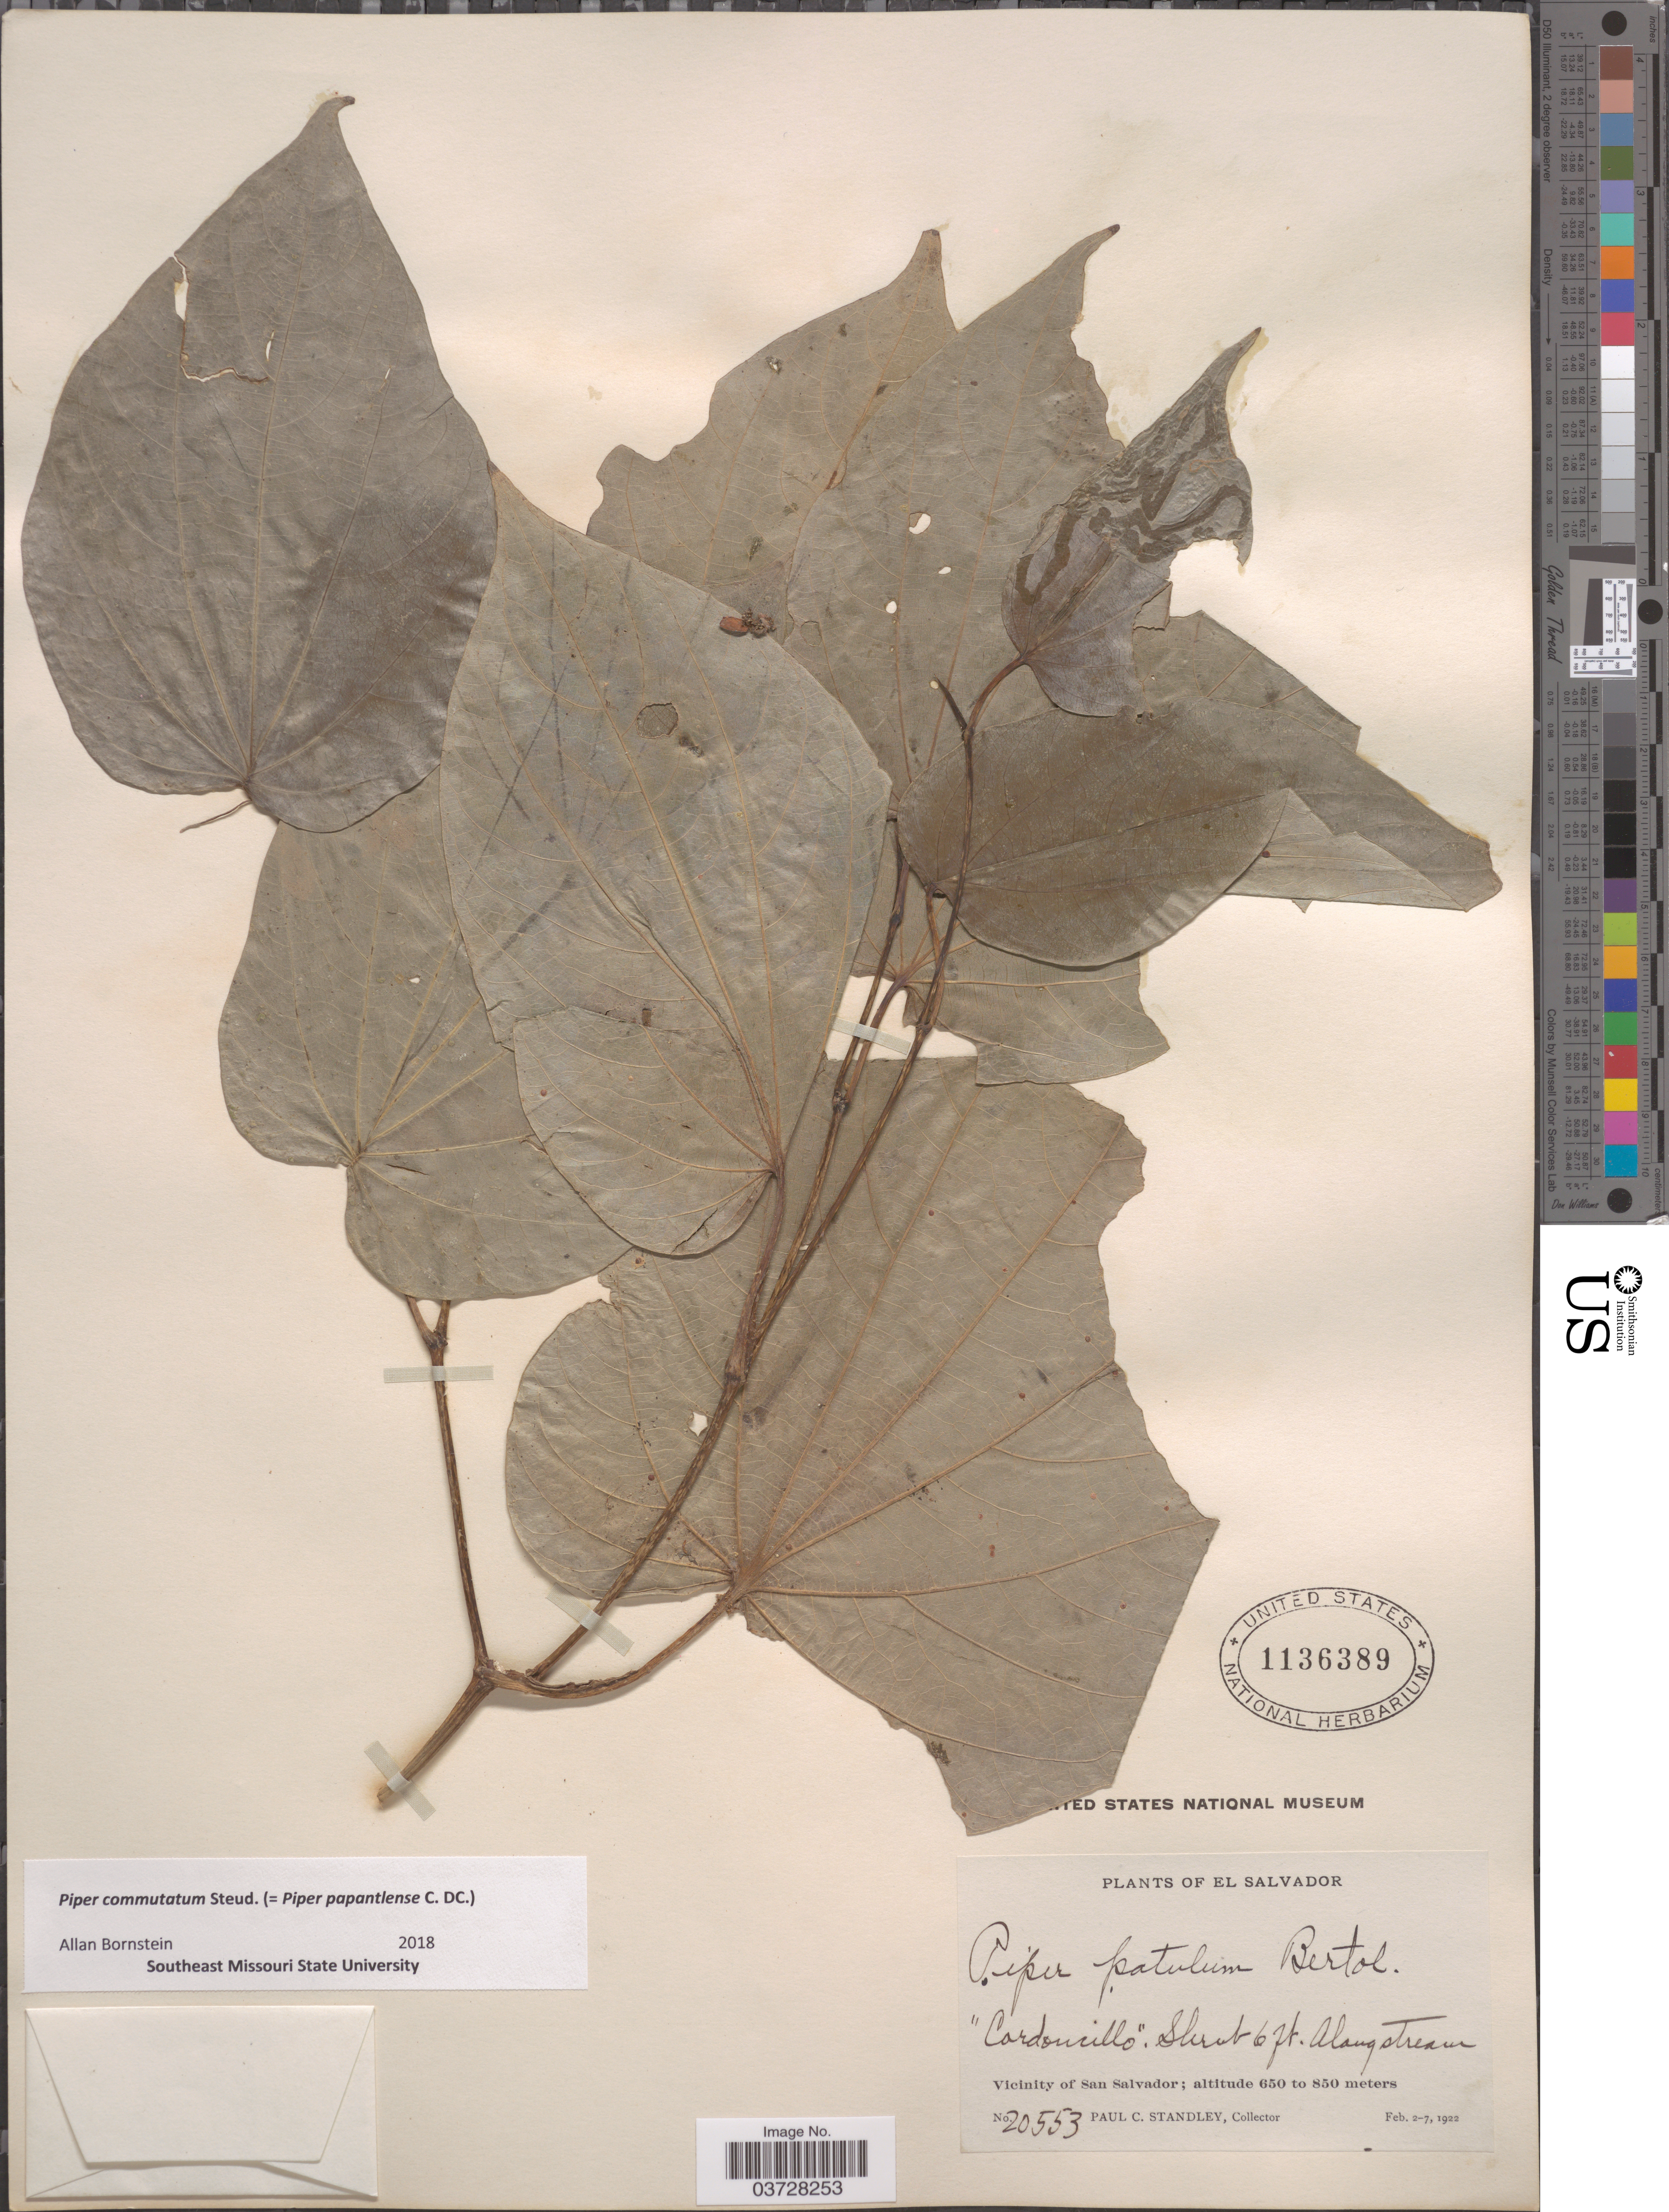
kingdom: Plantae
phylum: Tracheophyta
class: Magnoliopsida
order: Piperales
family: Piperaceae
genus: Piper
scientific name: Piper commutatum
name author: Steud.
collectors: P. C. Standley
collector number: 20553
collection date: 1922-02-02/1922-02-07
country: El Salvador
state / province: San Salvador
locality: Vicinity of San Salvador.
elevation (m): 650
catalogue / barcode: US 1136389